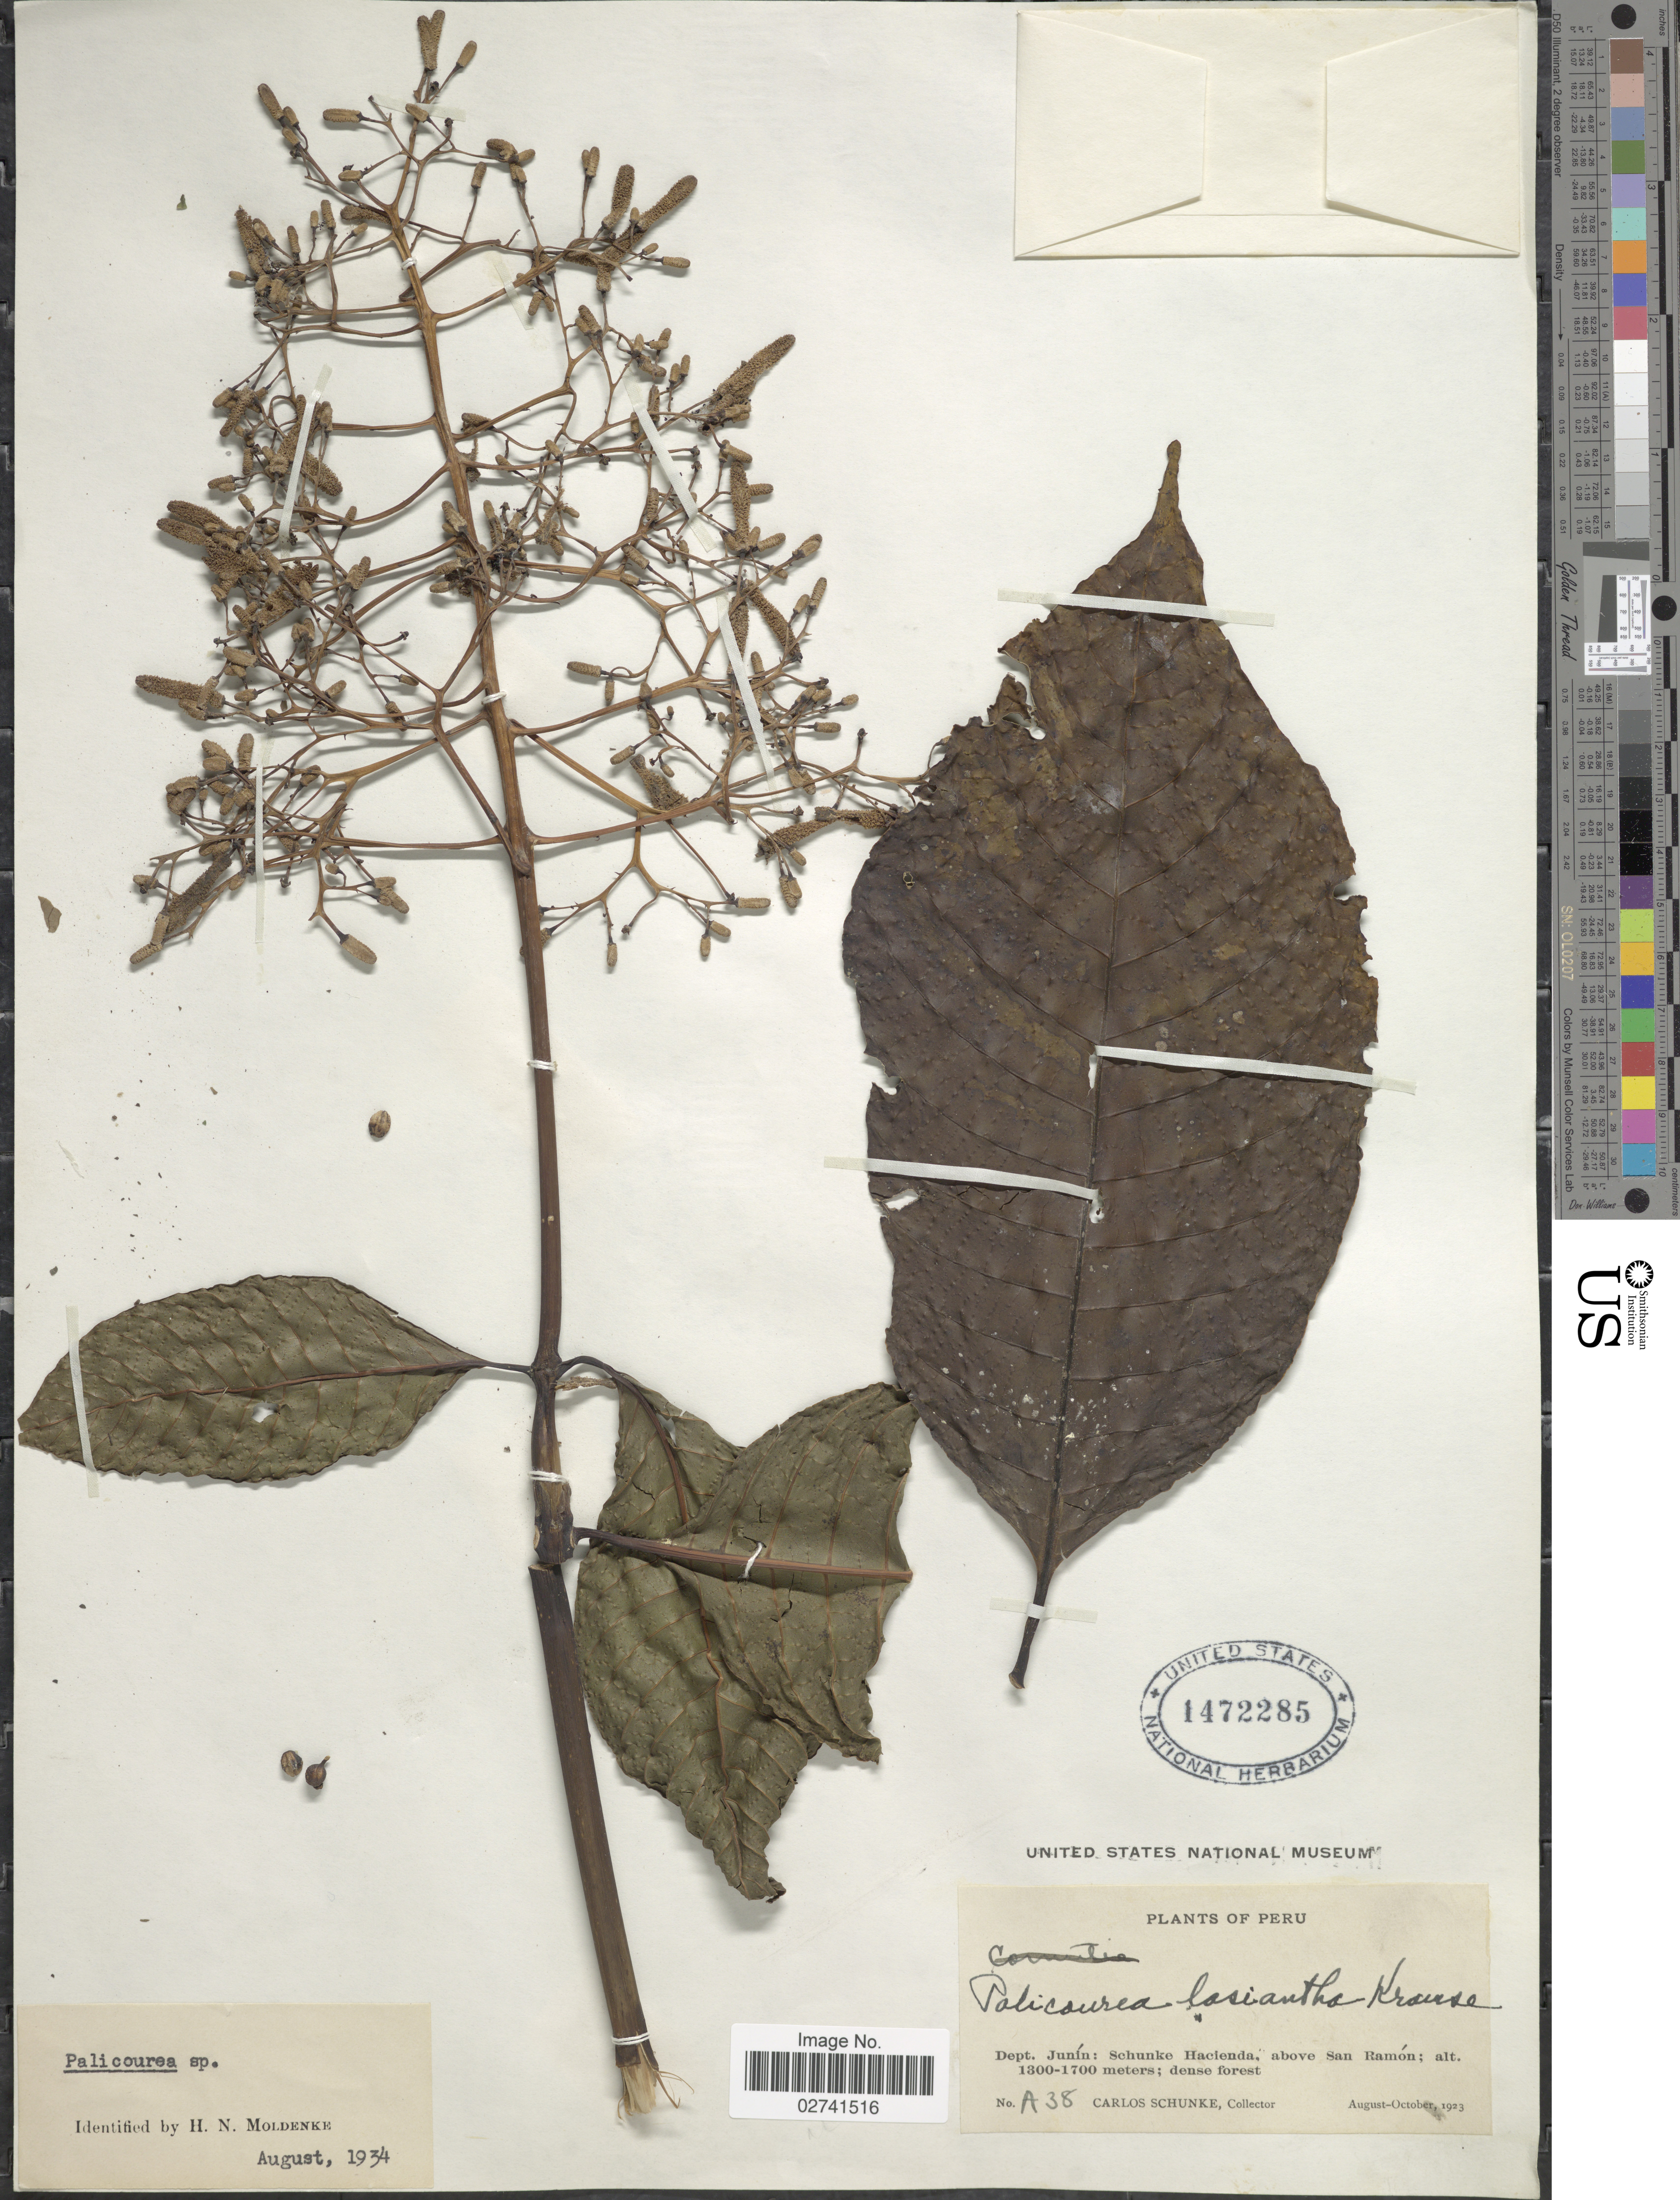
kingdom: Plantae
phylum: Tracheophyta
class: Magnoliopsida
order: Gentianales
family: Rubiaceae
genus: Palicourea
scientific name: Palicourea lasiantha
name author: Krause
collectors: C. Schunke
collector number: A 38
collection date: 1923-08/1923-10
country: Peru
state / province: Junín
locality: Schunke Hacienda, above San Ramón; dense forest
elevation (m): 1300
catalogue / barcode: US 1472285